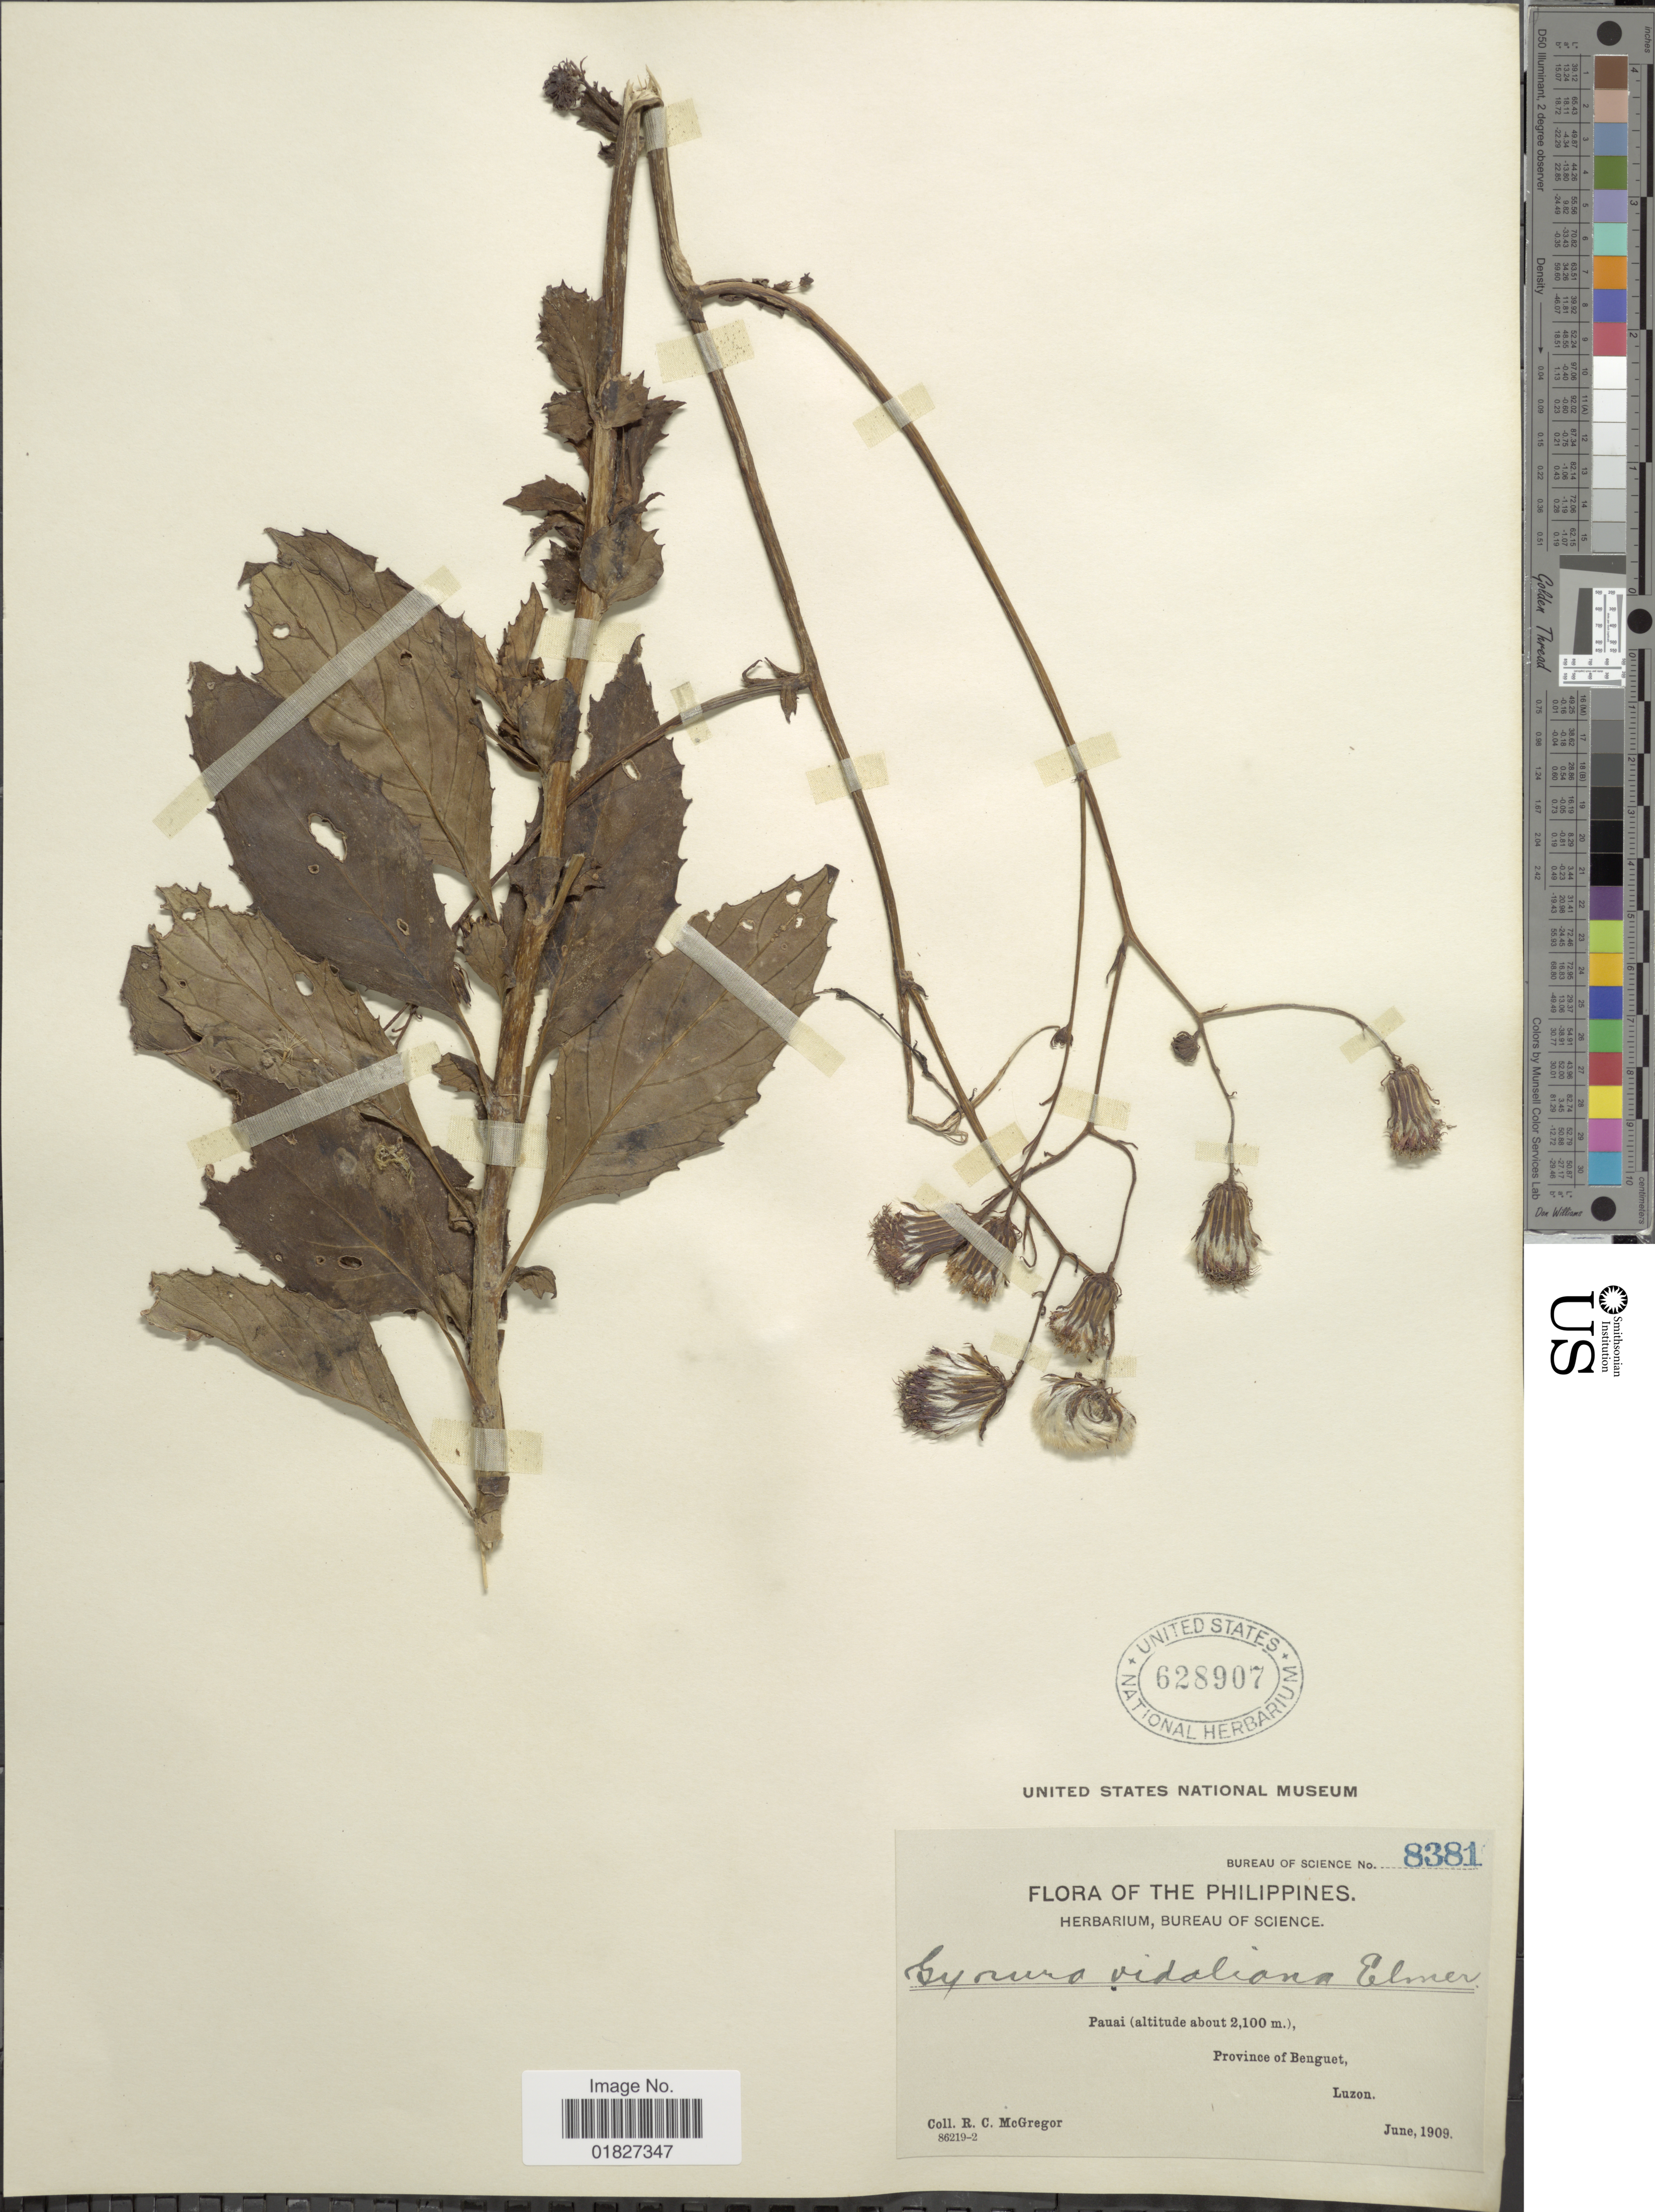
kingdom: Plantae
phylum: Tracheophyta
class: Magnoliopsida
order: Asterales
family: Asteraceae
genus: Gynura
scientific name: Gynura vidaliana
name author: Elmer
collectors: R. C. McGregor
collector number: Bureau of Science 8381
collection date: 1909-06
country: Philippines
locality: Pauai, Province of Benguet, Luzon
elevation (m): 2100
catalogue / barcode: US 628907